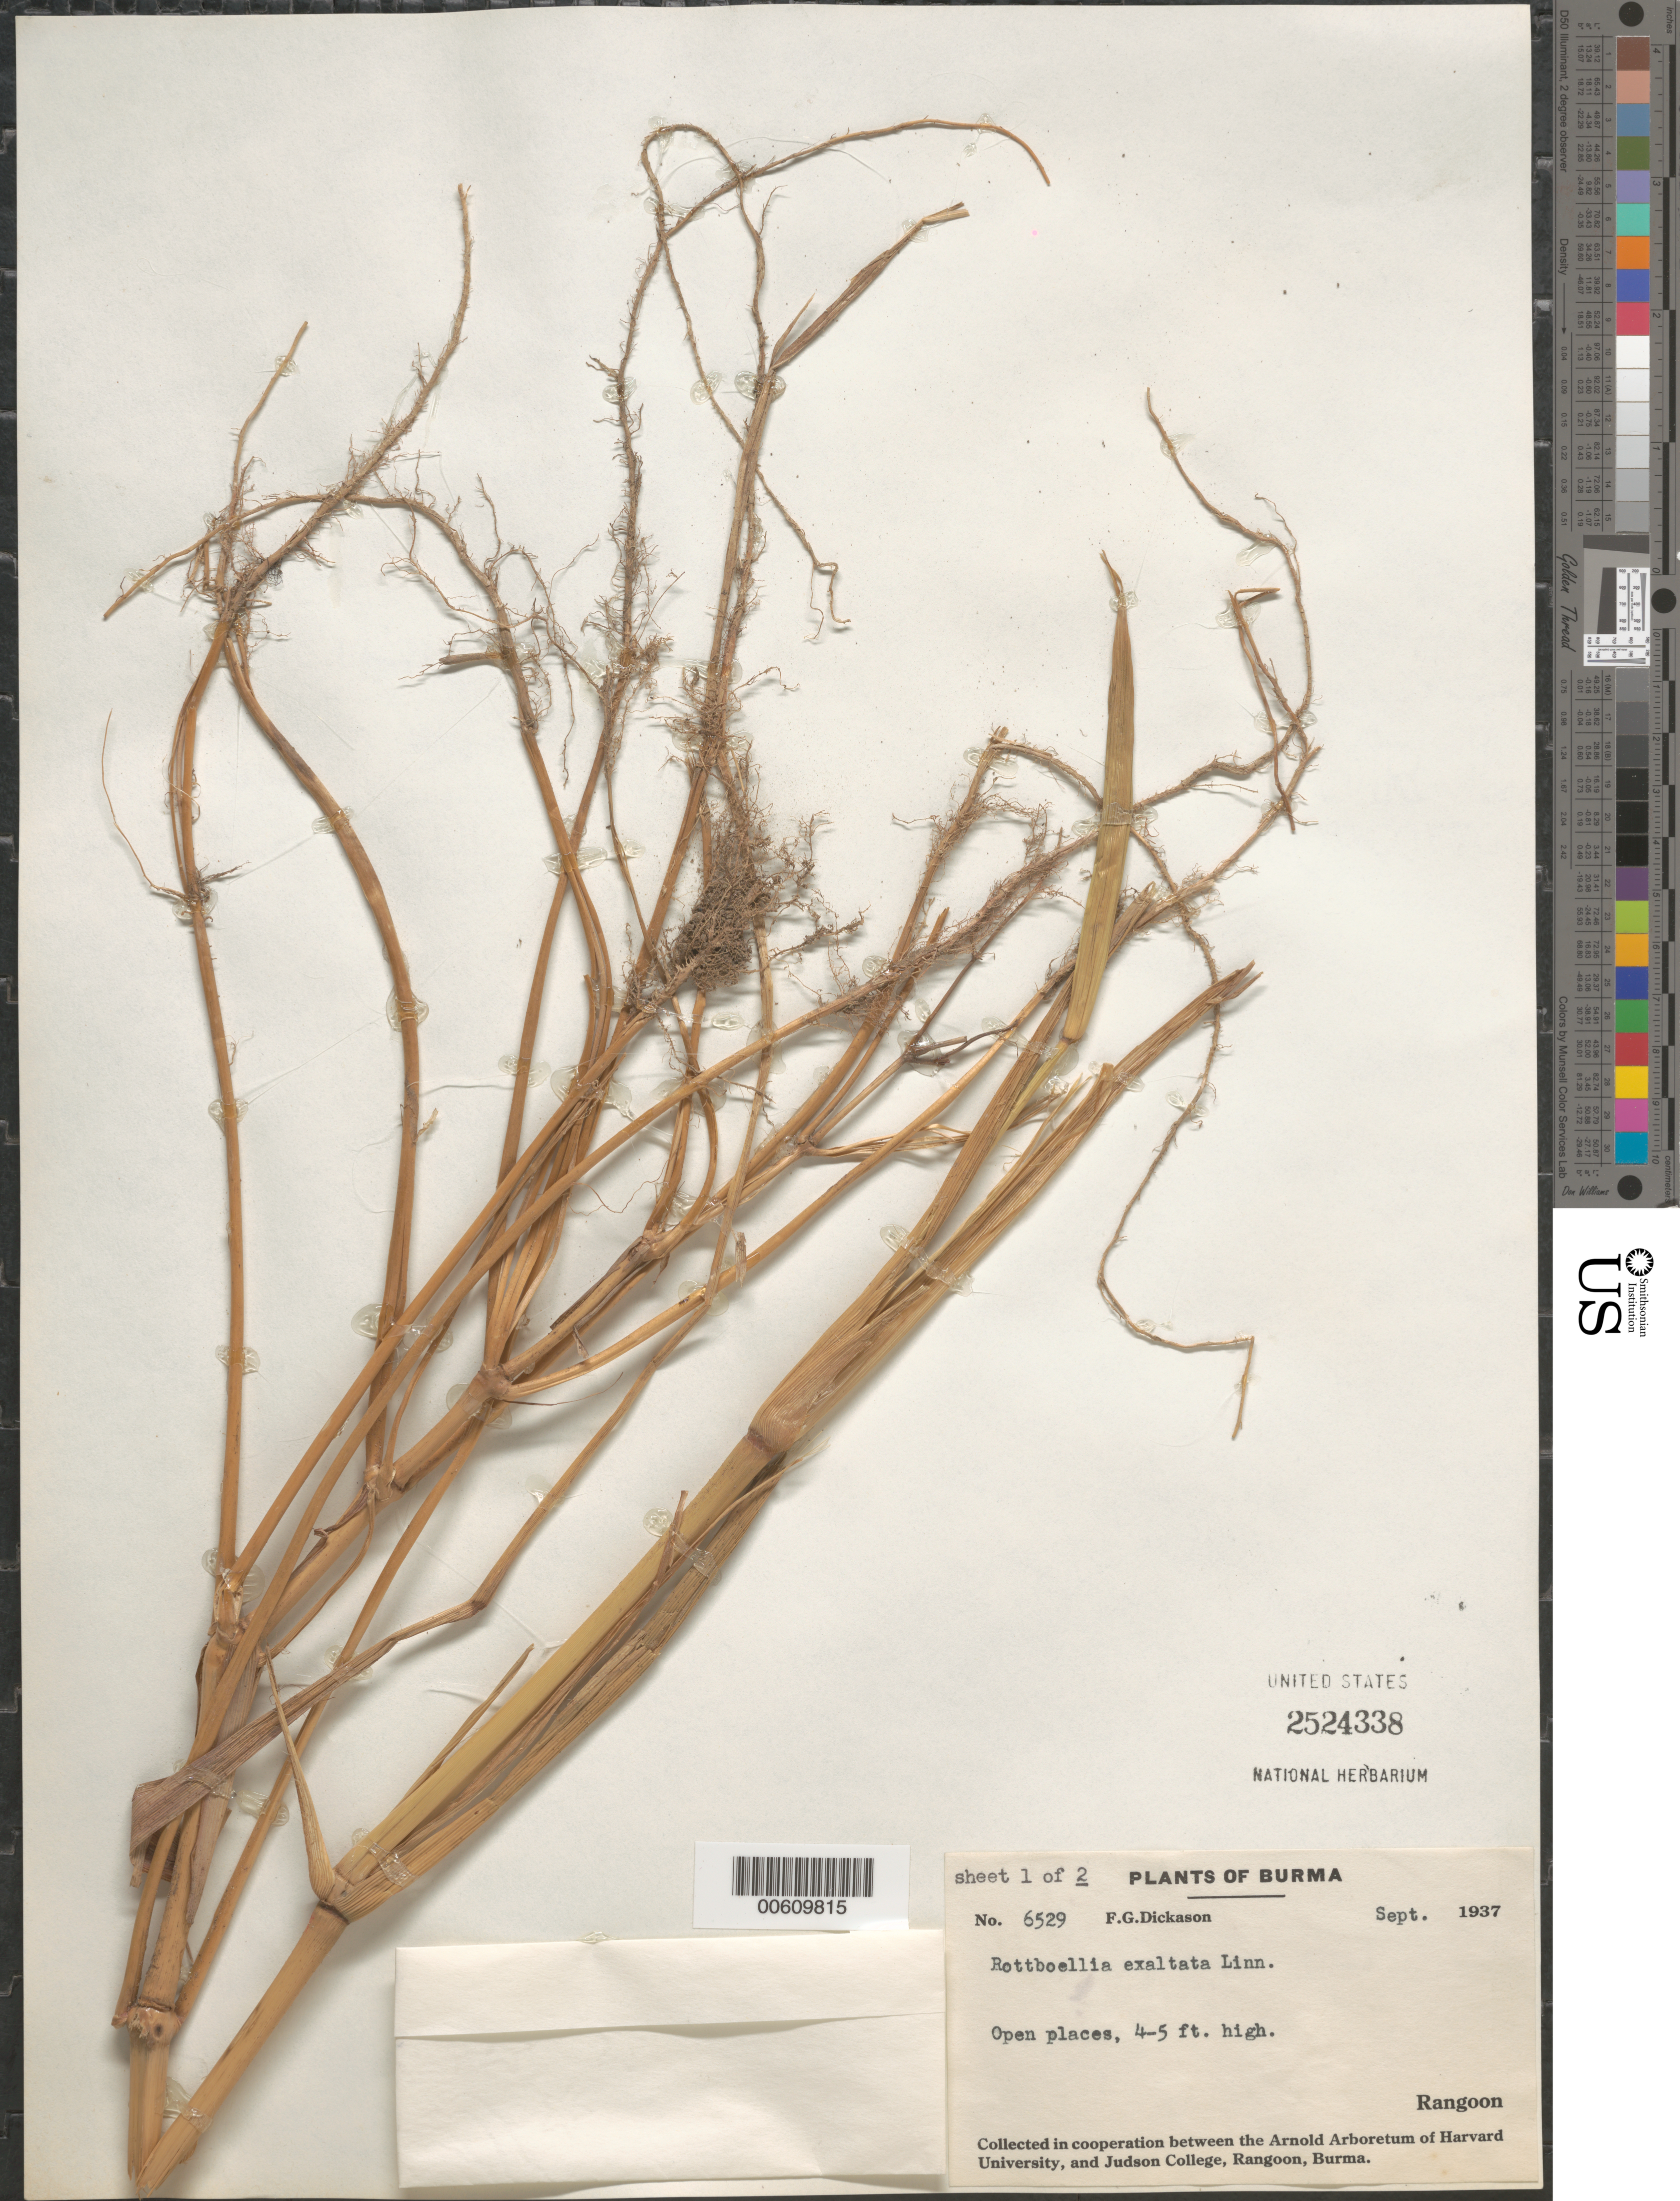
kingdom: Plantae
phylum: Tracheophyta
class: Liliopsida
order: Poales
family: Poaceae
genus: Rottboellia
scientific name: Rottboellia cochinchinensis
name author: (Lour.) Clayton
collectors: F. Dickason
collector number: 6529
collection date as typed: Sep 1937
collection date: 1937-09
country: Myanmar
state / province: Yangon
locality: Rangoon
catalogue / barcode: US 2524338